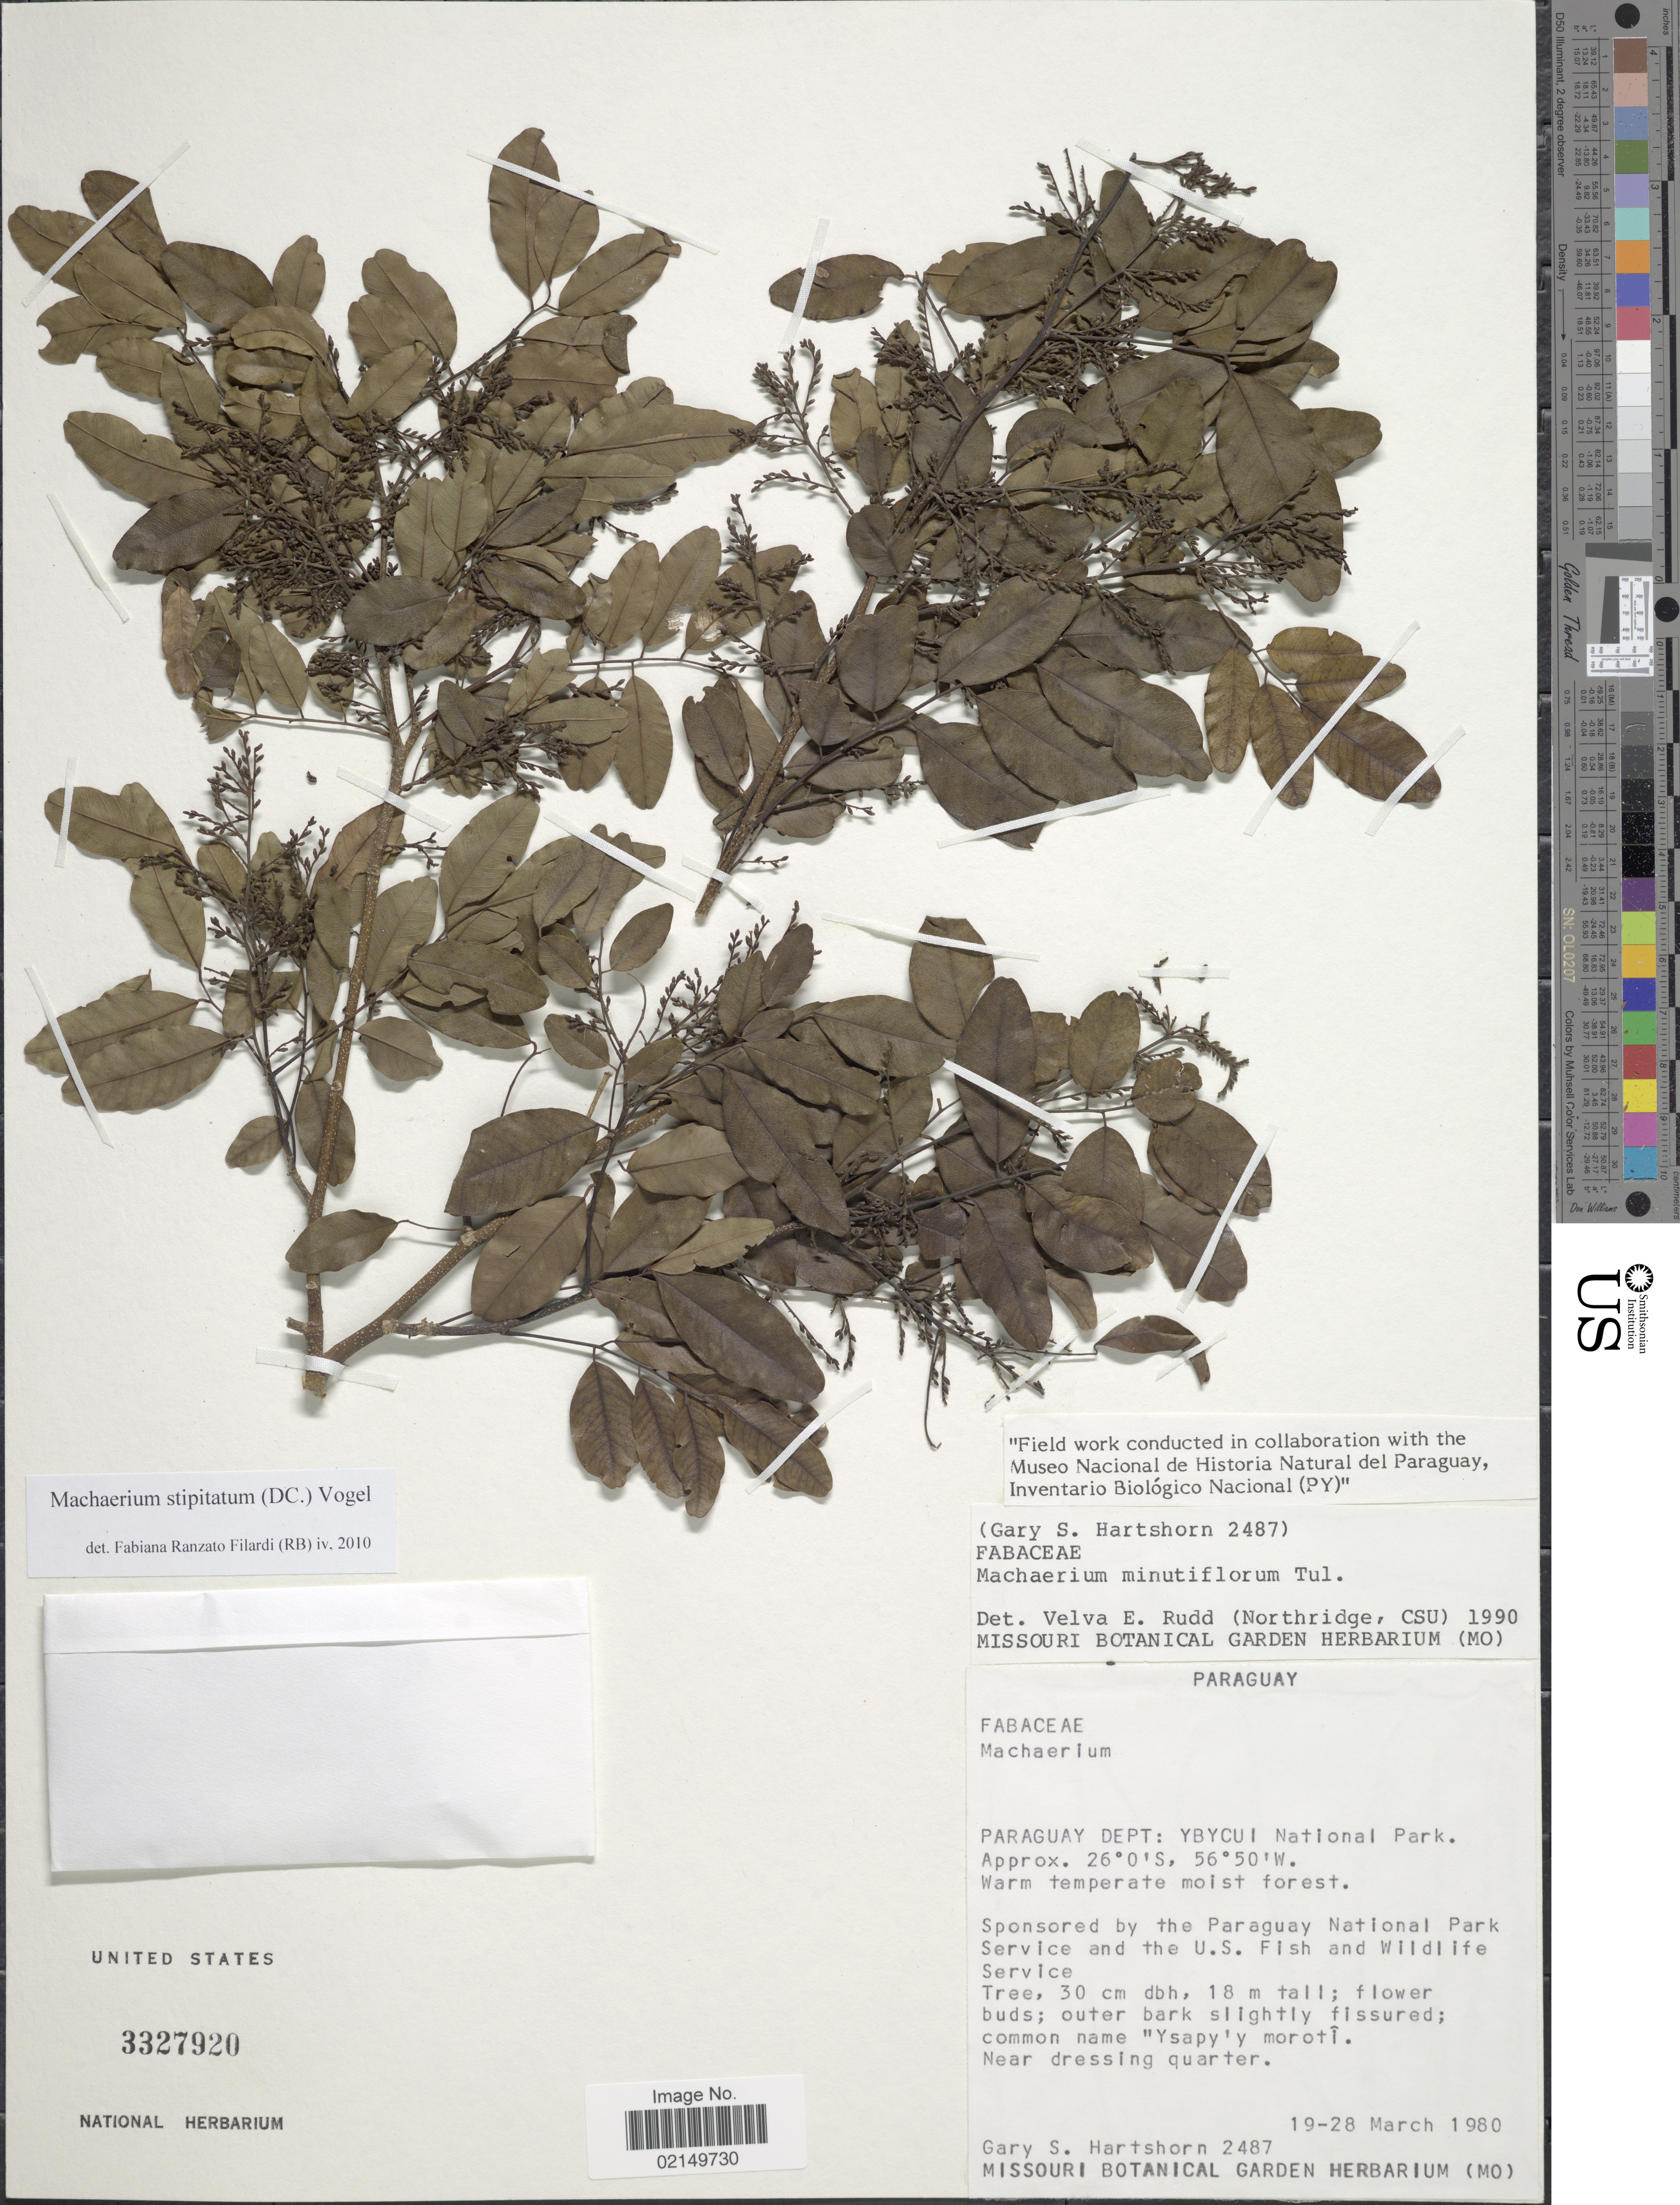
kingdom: Plantae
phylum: Tracheophyta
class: Magnoliopsida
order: Fabales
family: Fabaceae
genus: Machaerium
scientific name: Machaerium stipitatum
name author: (DC.) Vogel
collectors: G. Hartshorn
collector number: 2487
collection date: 1980-03-19/1980-03-28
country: Paraguay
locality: Paraguay Dept: Ybycui National Park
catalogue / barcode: US 3327920